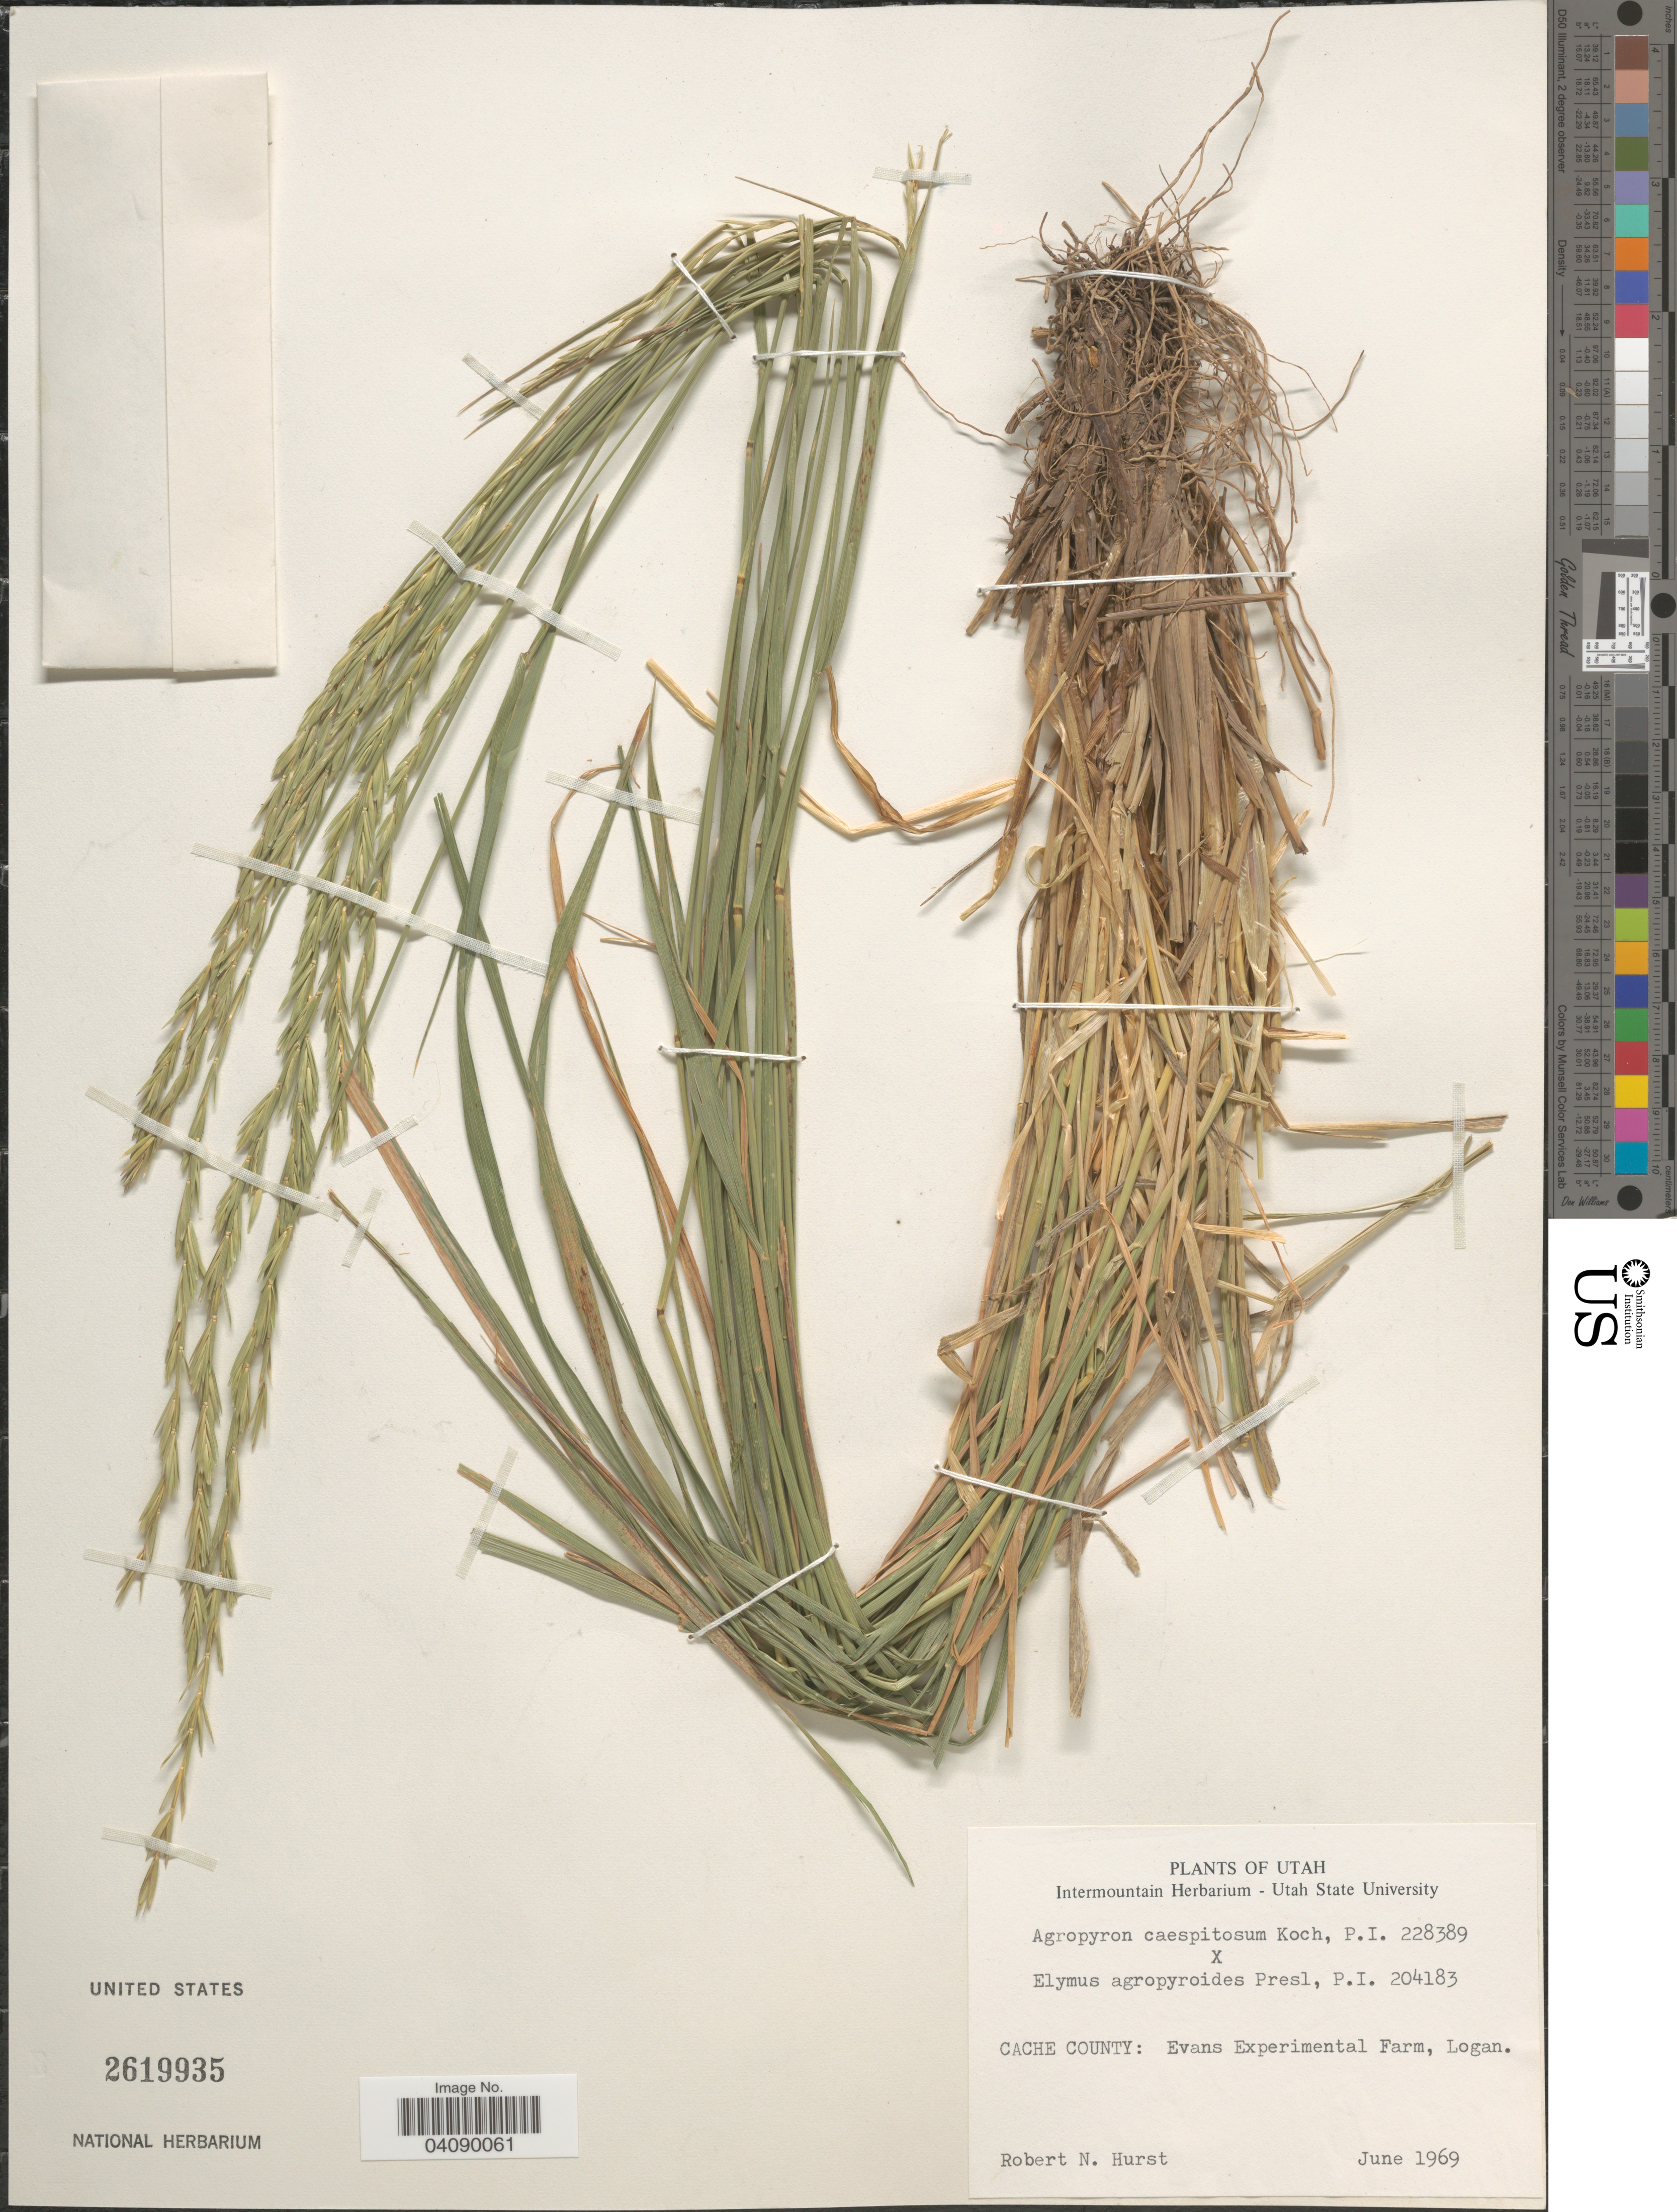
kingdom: Plantae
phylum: Tracheophyta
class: Liliopsida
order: Poales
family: Poaceae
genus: Agroelymus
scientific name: x Agroelymus sp.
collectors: R. Hurst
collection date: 1969-06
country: United States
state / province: Utah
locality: Cache County: Evans Experimental Farm, Logan.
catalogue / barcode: US 2619935